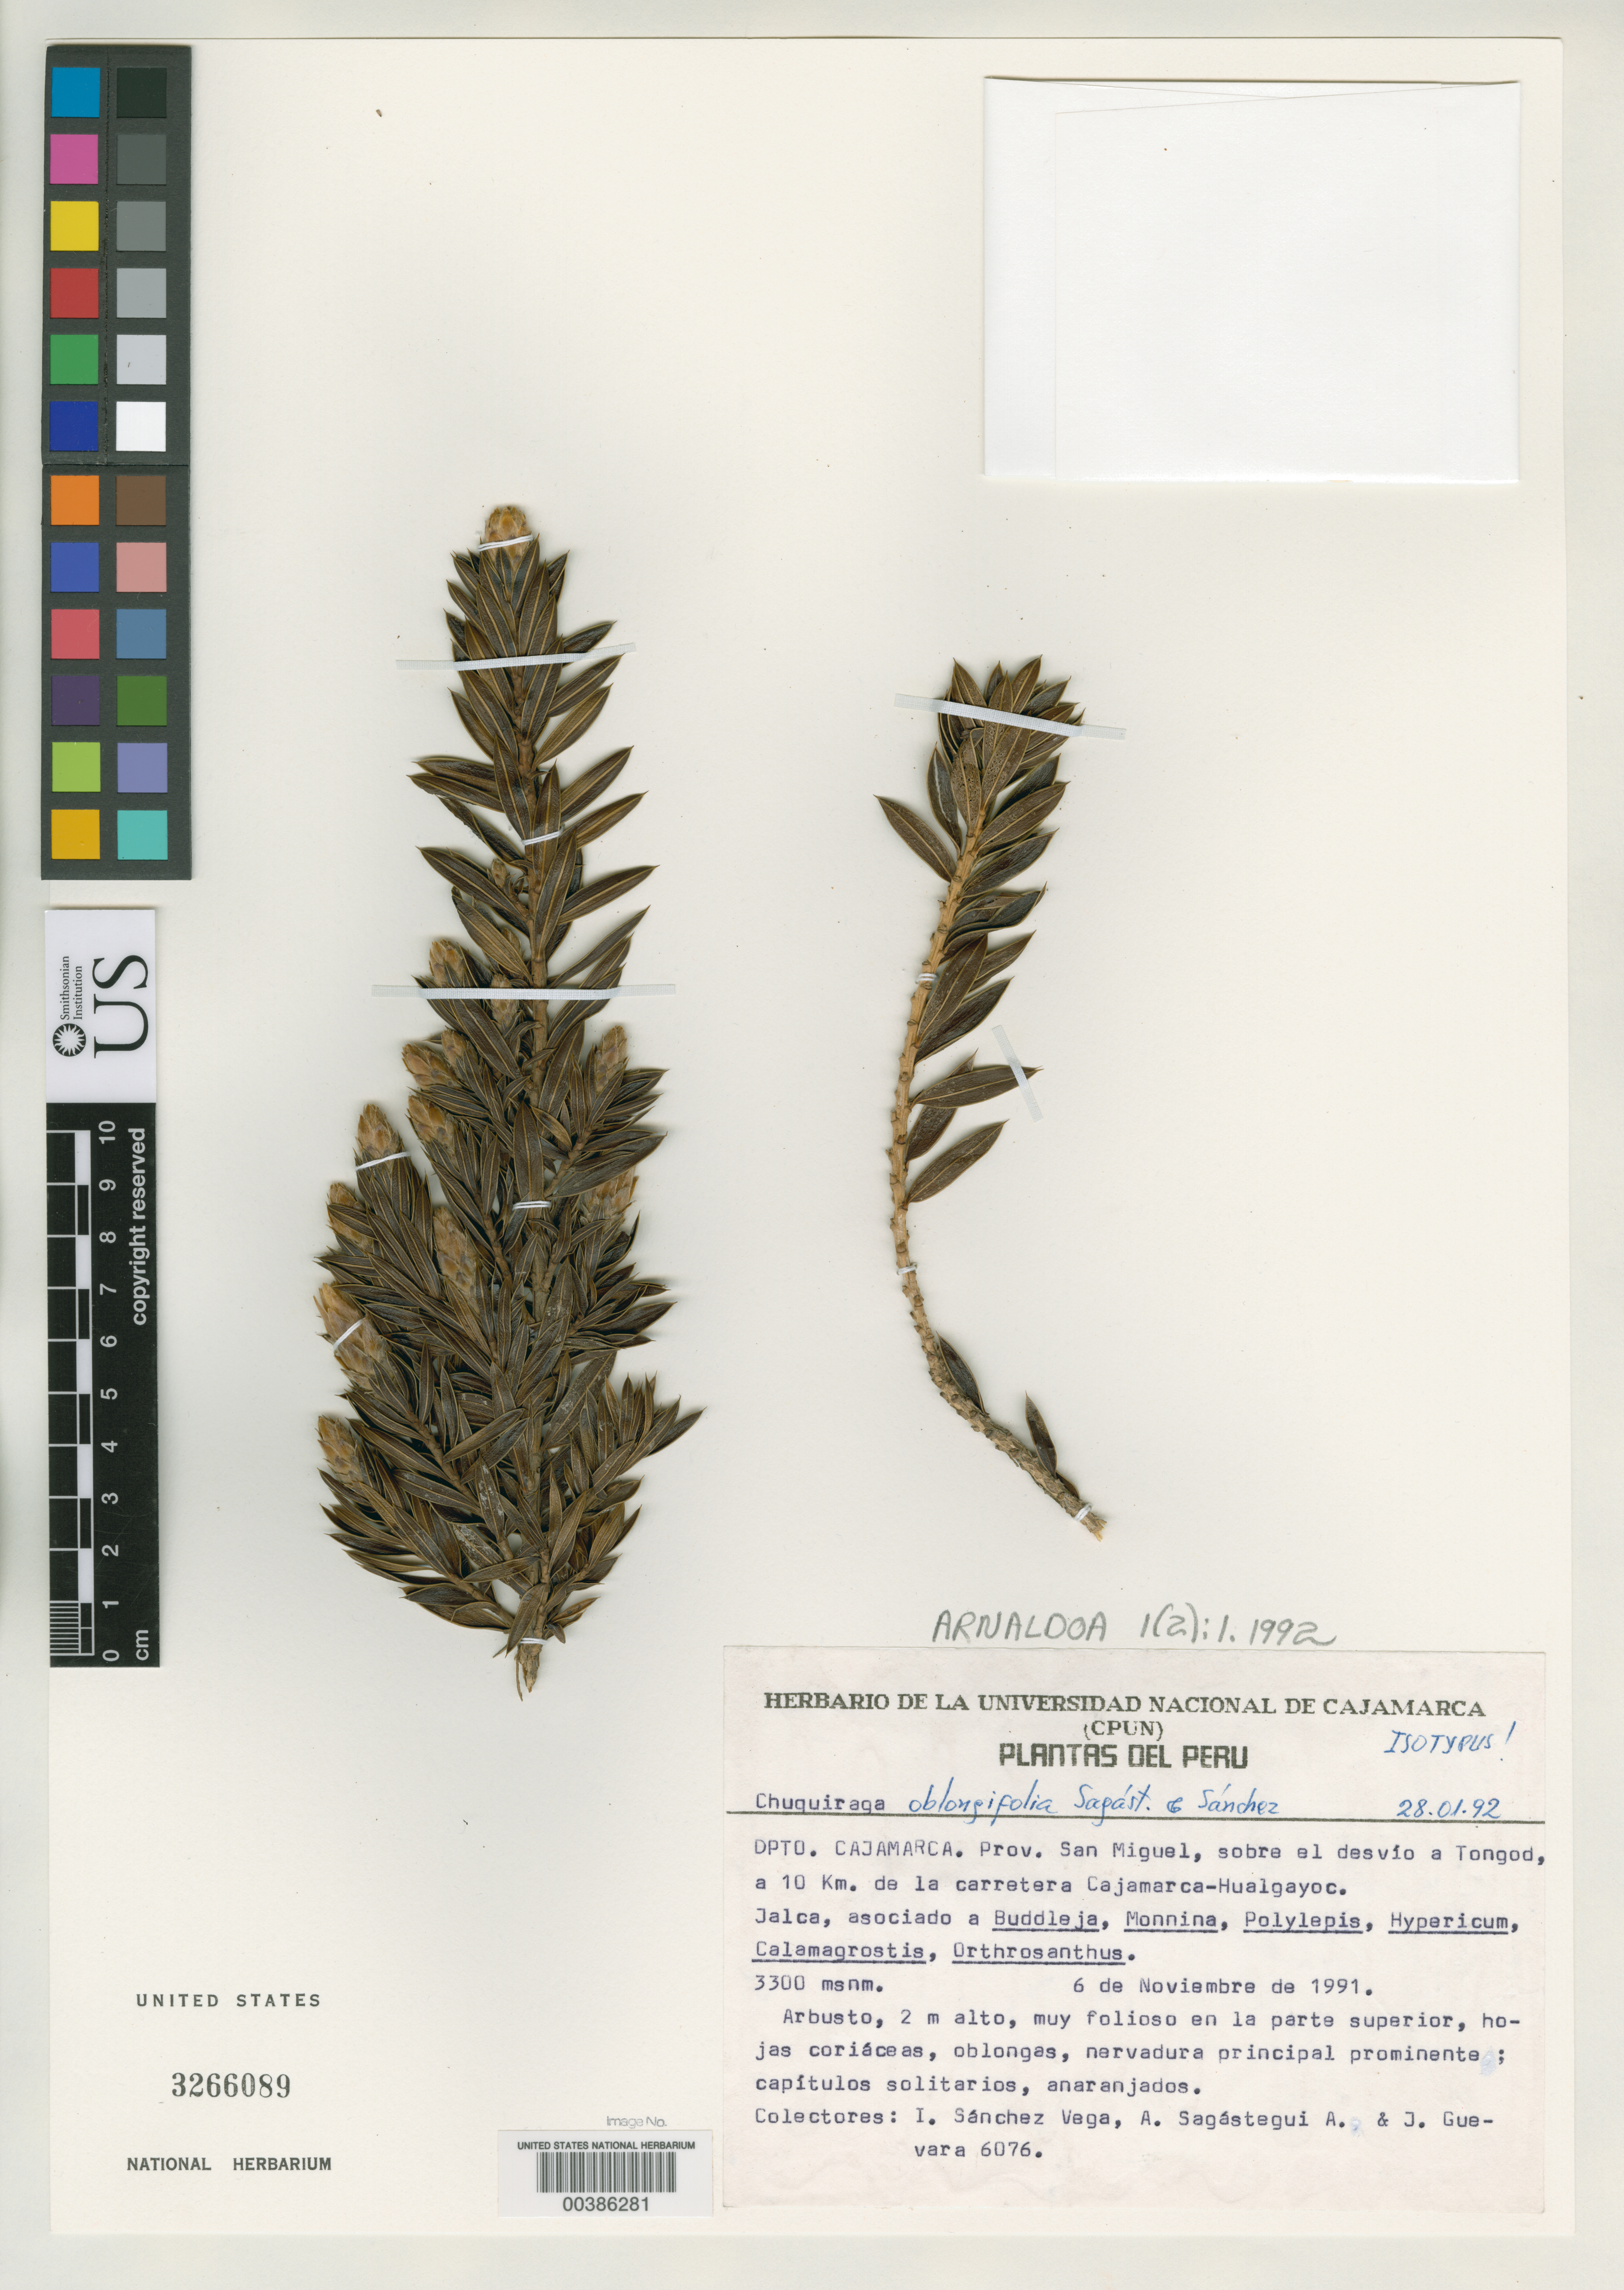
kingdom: Plantae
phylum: Tracheophyta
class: Magnoliopsida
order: Asterales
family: Asteraceae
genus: Chuquiraga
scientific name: Chuquiraga oblongifolia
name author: Sagást. & Sánchez Vega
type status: Isotype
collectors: I. Sánchez Vega, A. Sagástegui A. & J. Guevara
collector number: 6076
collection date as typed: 06 Nov 1991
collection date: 1991-11-06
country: Peru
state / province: Cajamarca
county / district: San Miguel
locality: sobre el desvío a Tongod, 10 km de la Carretera Cajamarca-Hualgayoc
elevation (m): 3300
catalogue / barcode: US 3266089